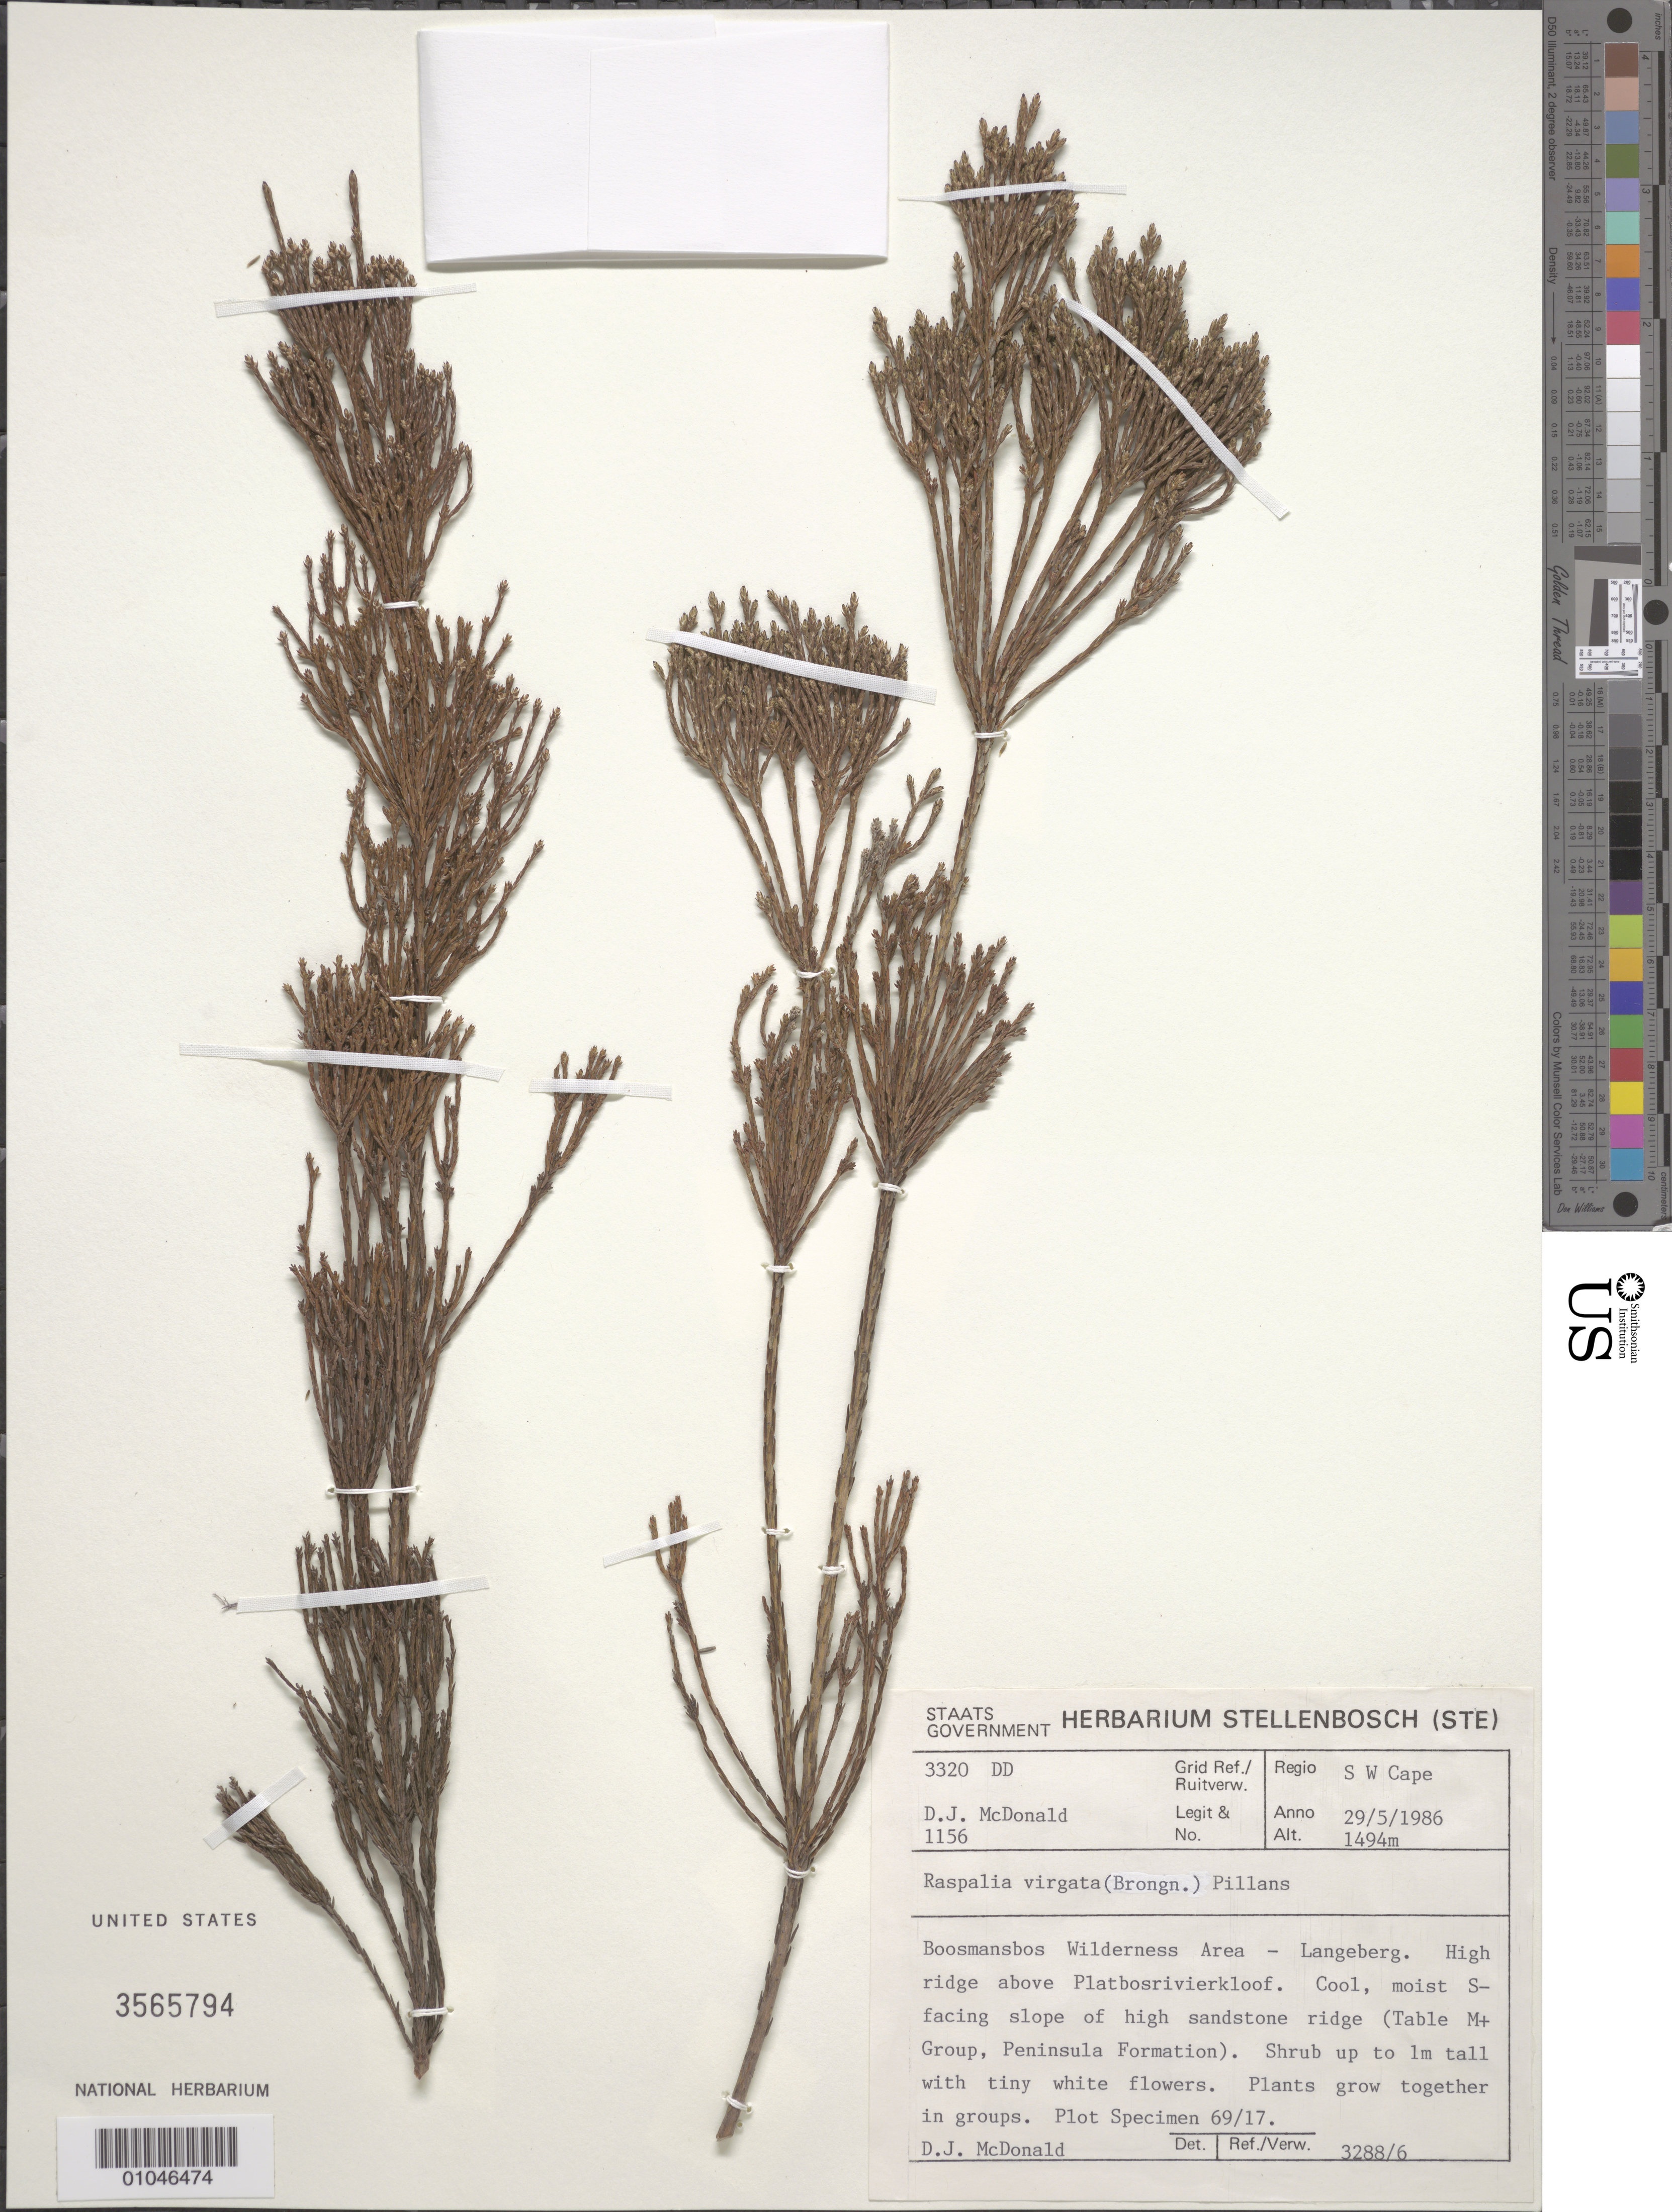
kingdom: Plantae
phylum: Tracheophyta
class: Magnoliopsida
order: Bruniales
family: Bruniaceae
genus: Brunia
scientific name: Brunia virgata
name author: Brongn.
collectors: D. McDonald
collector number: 1156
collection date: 1986-05-29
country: South Africa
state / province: Western Cape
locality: Boosmansbos Wilderness Area- Langeberg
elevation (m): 1494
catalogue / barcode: US 3565794